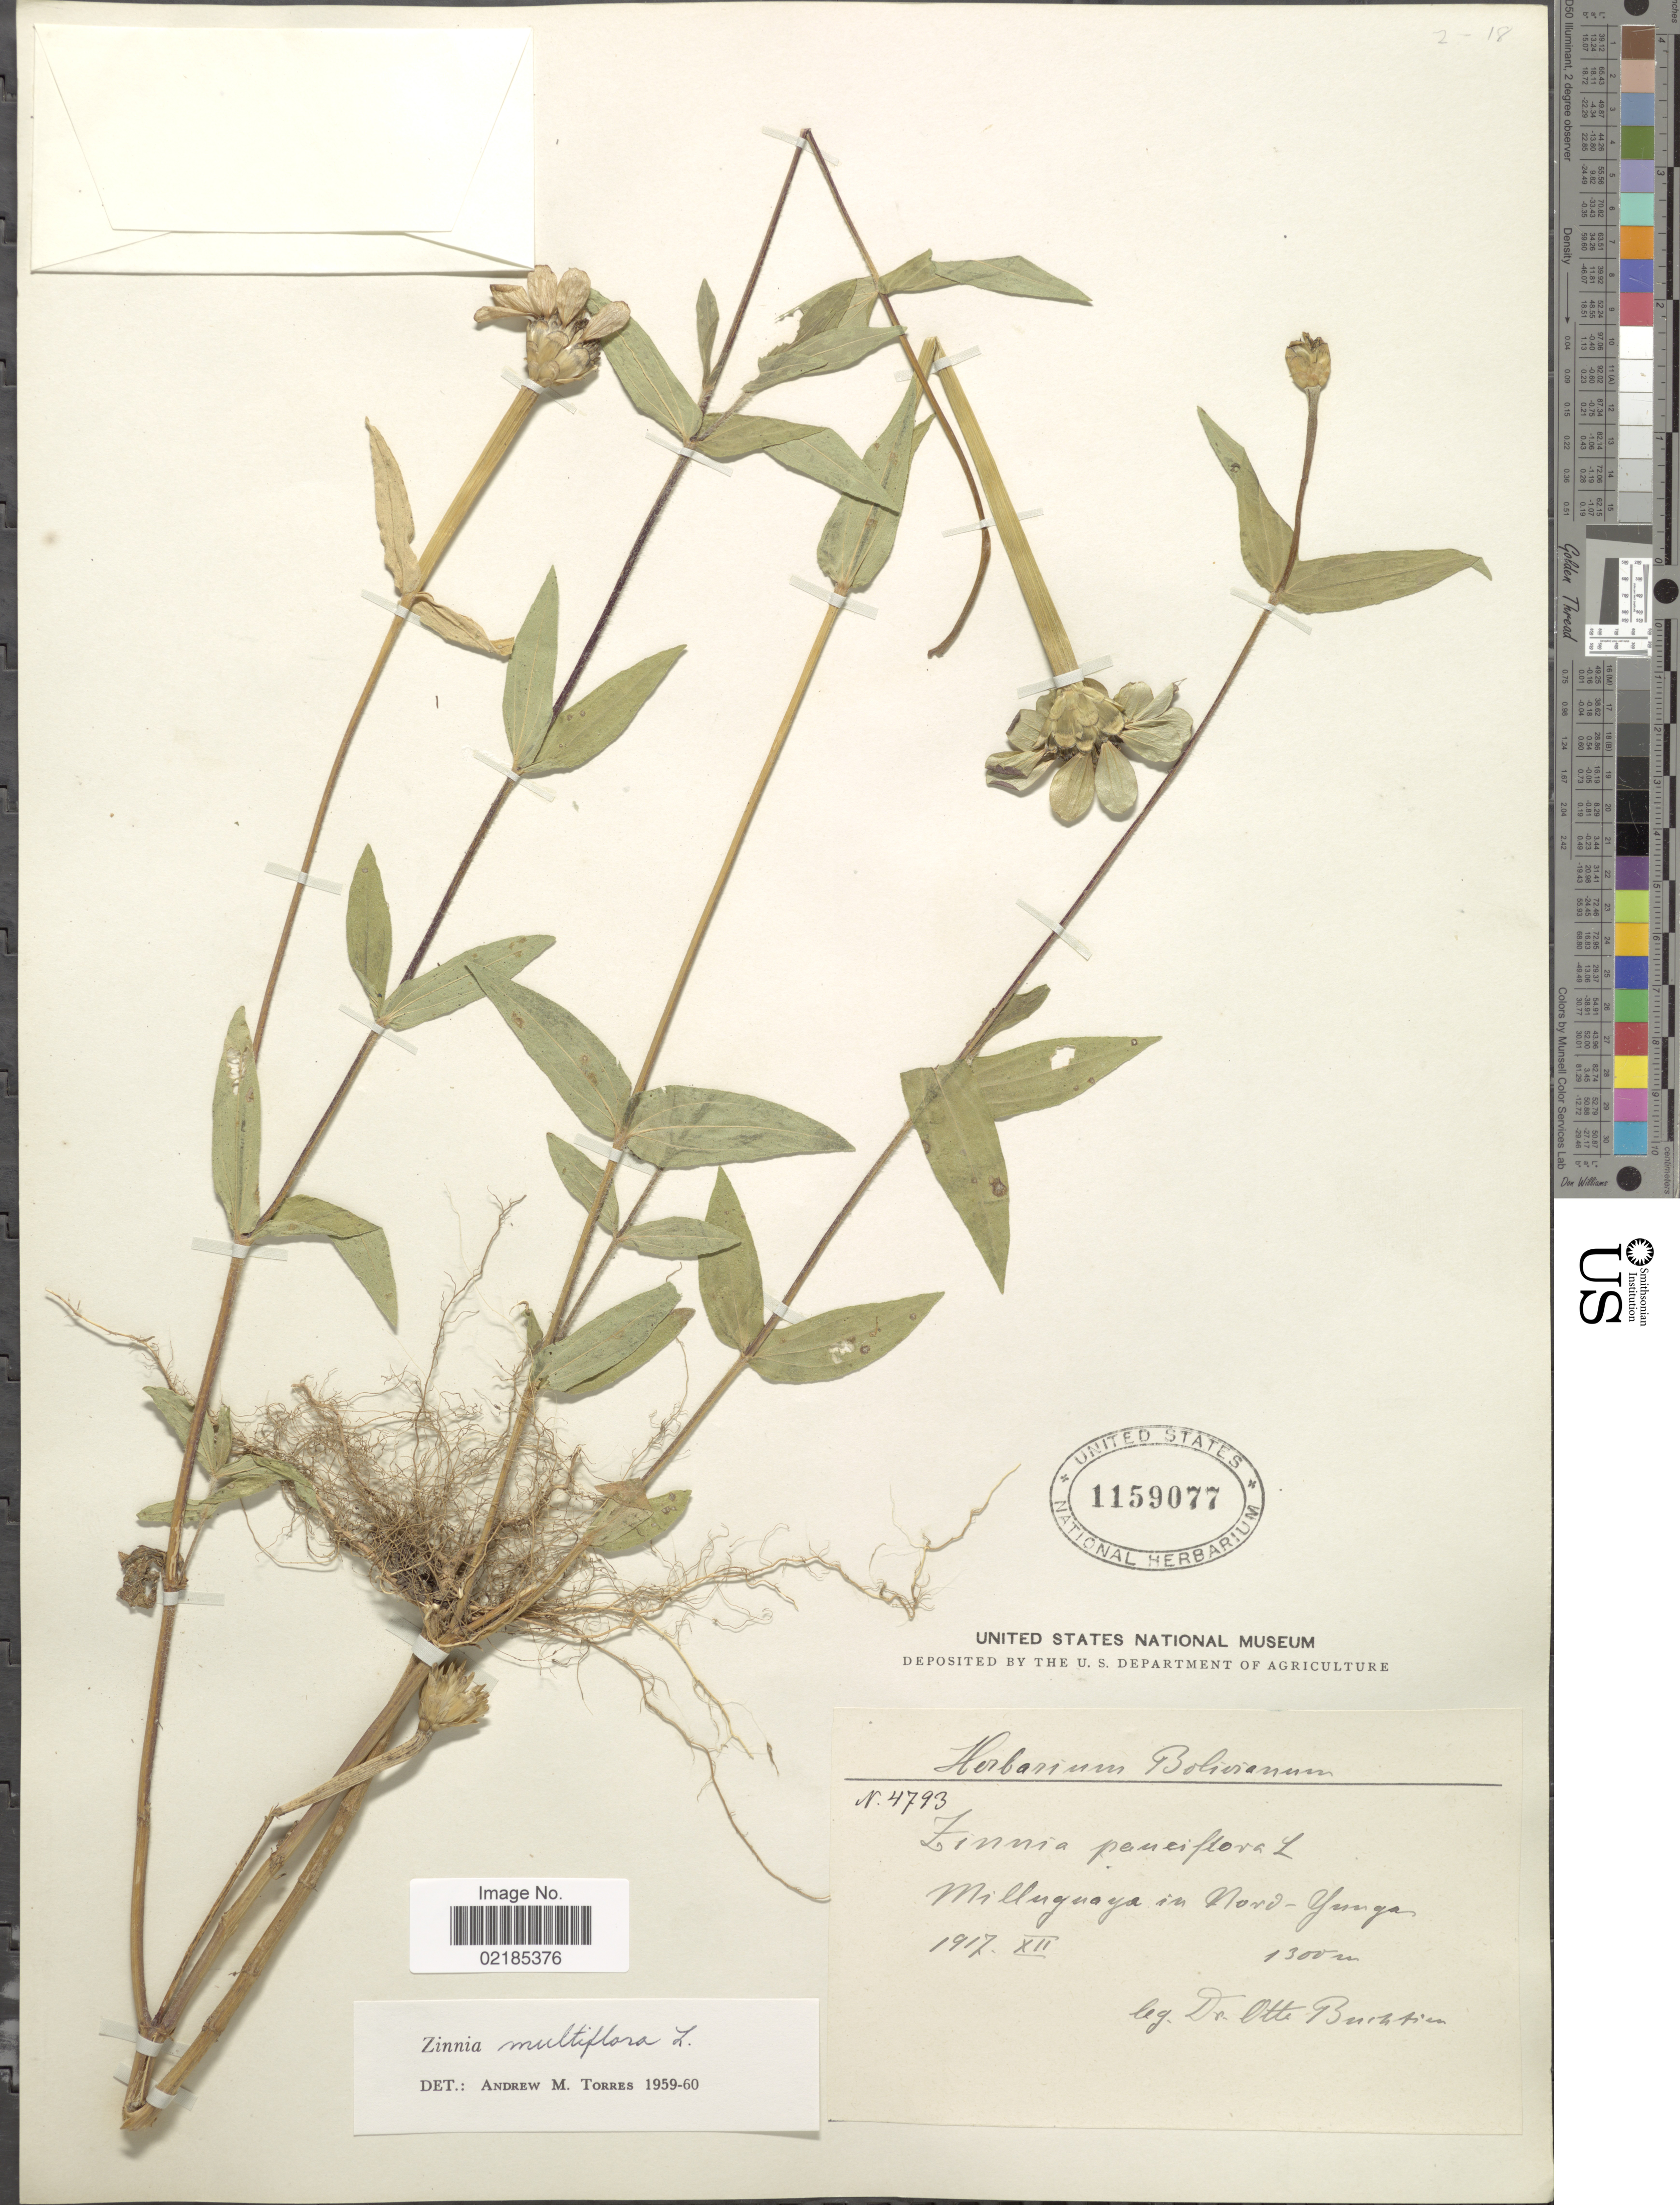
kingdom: Plantae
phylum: Tracheophyta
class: Magnoliopsida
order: Asterales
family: Asteraceae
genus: Zinnia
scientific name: Zinnia multiflora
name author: L.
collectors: O. Buchtien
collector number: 4793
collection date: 1917-12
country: Bolivia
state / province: La Paz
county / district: Nor Yungas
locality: Milluguaya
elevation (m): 1300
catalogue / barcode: US 1159077